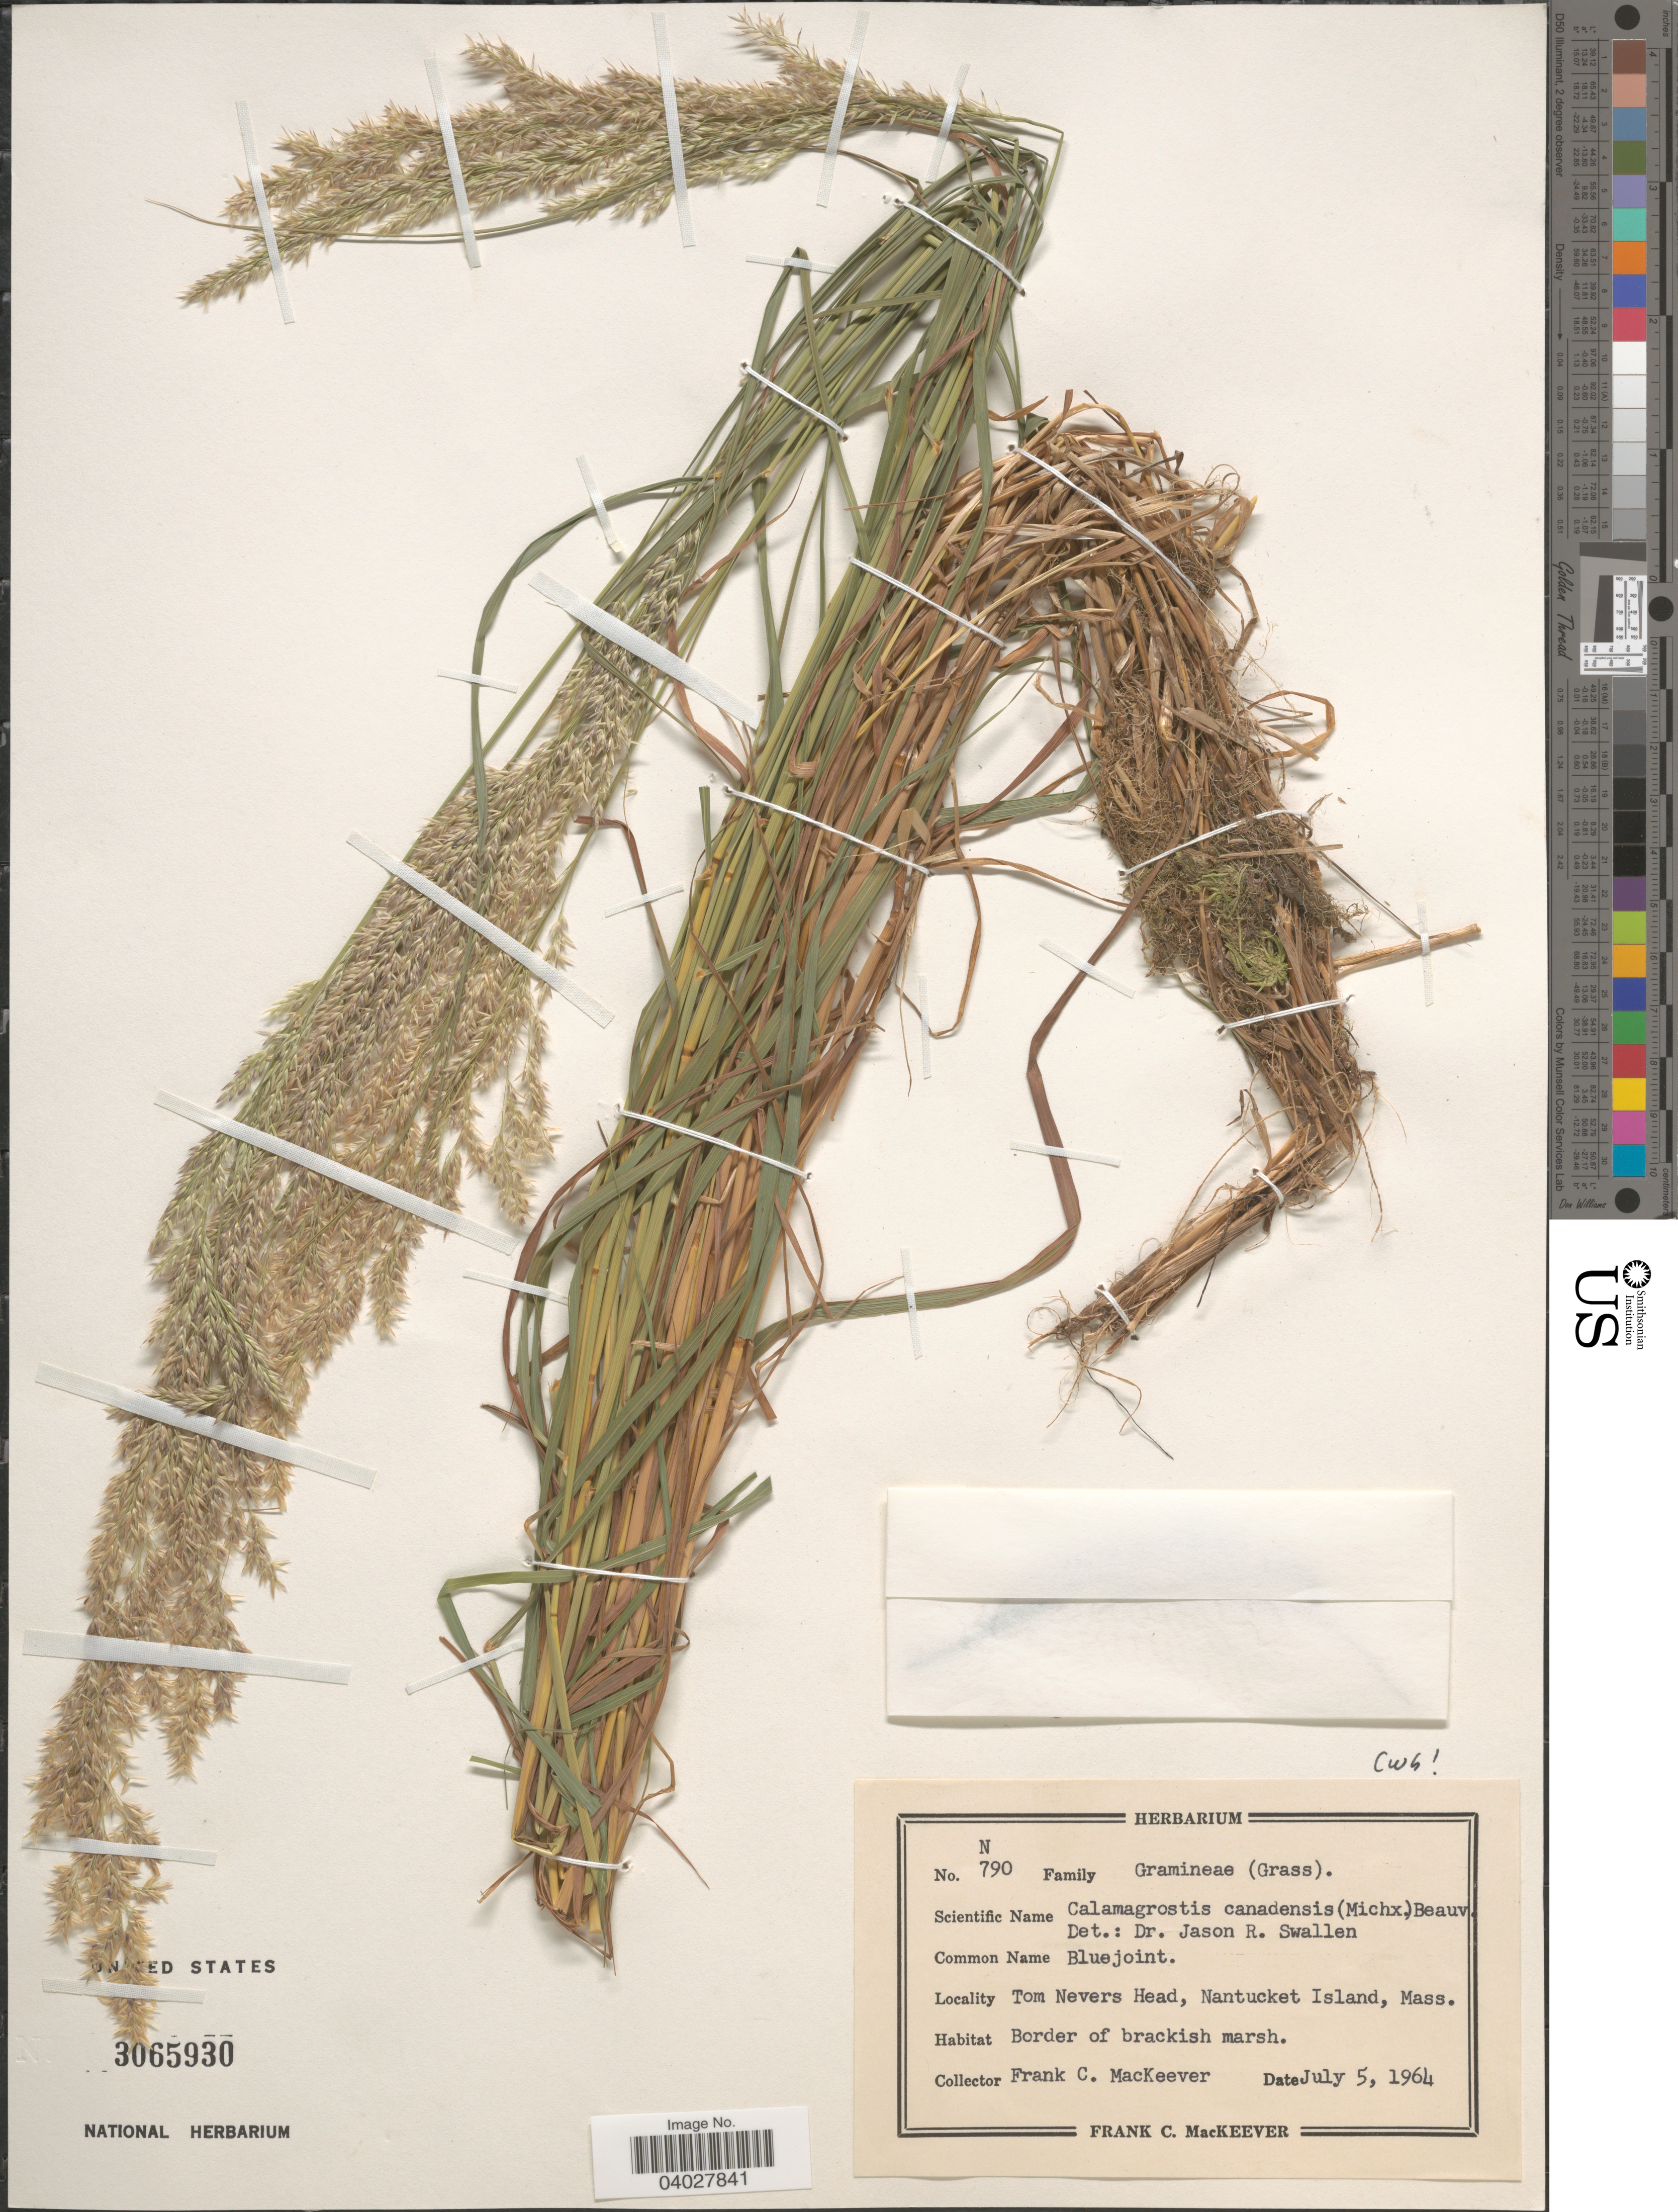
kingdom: Plantae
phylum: Tracheophyta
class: Liliopsida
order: Poales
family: Poaceae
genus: Calamagrostis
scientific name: Calamagrostis canadensis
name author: (Michx.) P. Beauv.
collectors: F. C. MacKeever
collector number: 790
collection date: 1964-07-05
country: United States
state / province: Massachusetts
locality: Tom Nevers Head, Nantucket Island.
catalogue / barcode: US 3065930